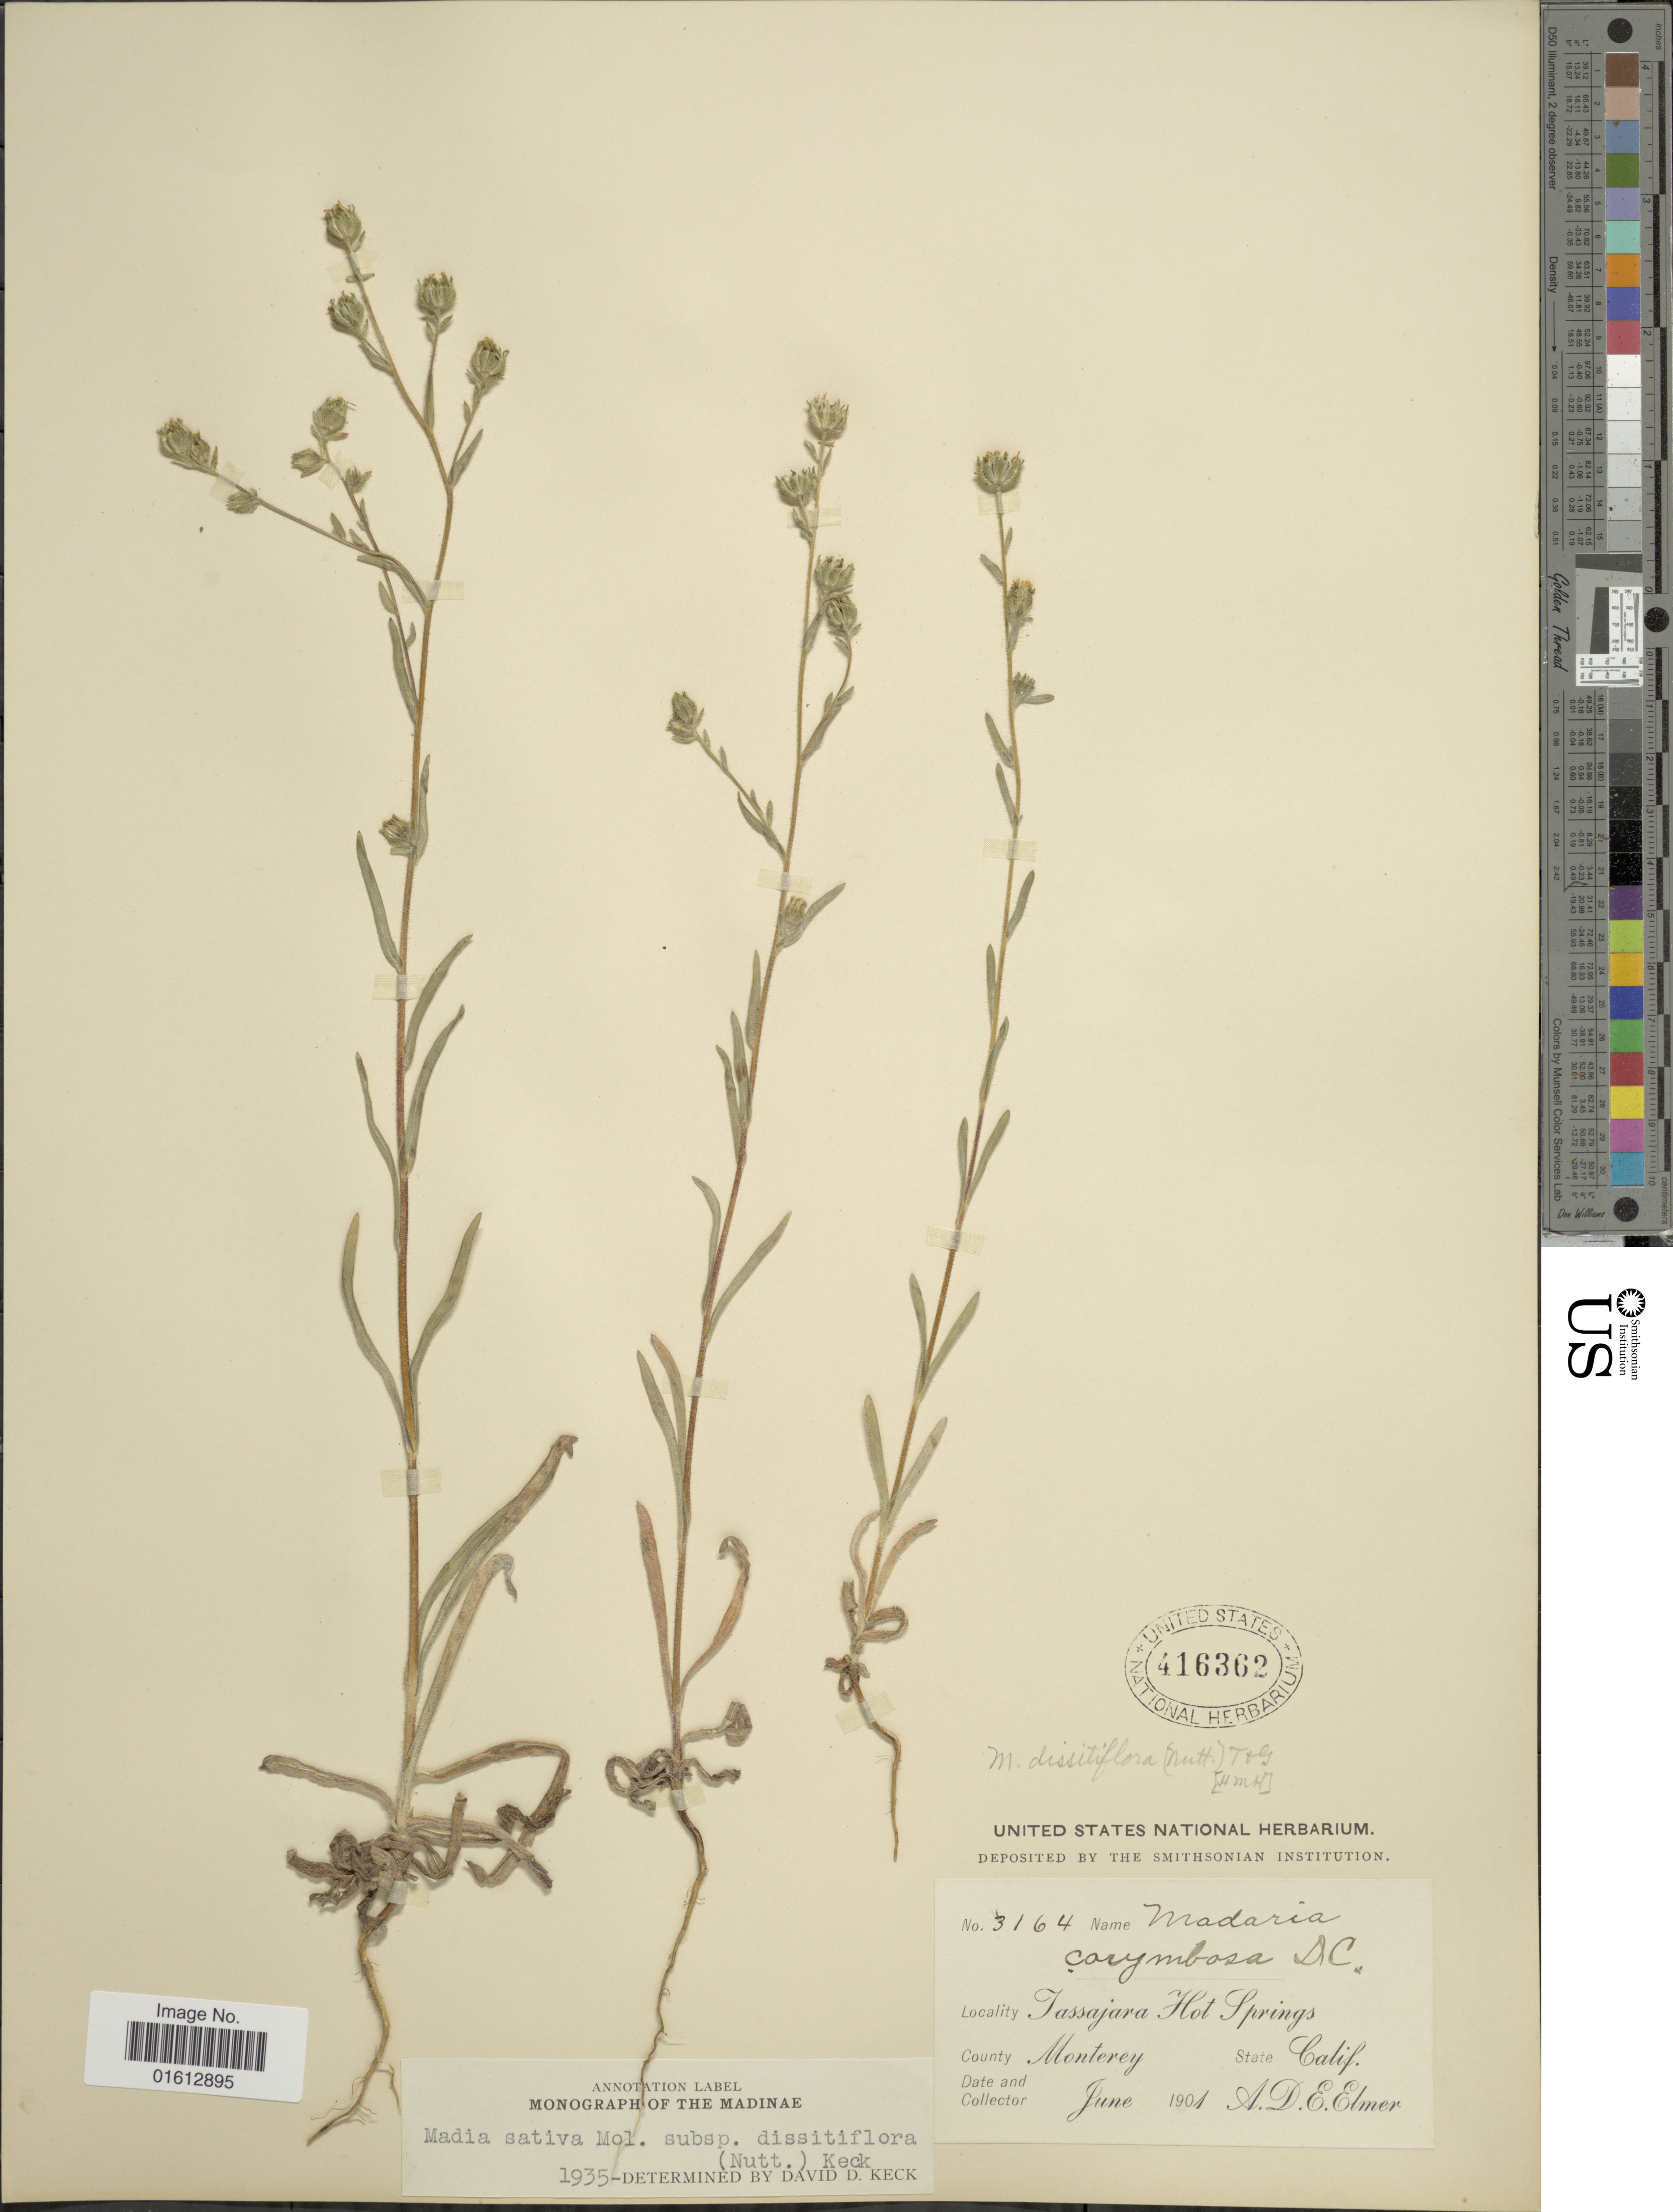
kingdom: Plantae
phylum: Tracheophyta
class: Magnoliopsida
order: Asterales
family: Asteraceae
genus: Madia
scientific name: Madia gracilis subsp. gracilis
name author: (Sm.) D.D. Keck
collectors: A. D. E. Elmer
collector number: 3164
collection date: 1901-06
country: United States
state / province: California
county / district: Monterey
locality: Calif. Tassajara Hot Springs, County Montery.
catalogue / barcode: US 416362